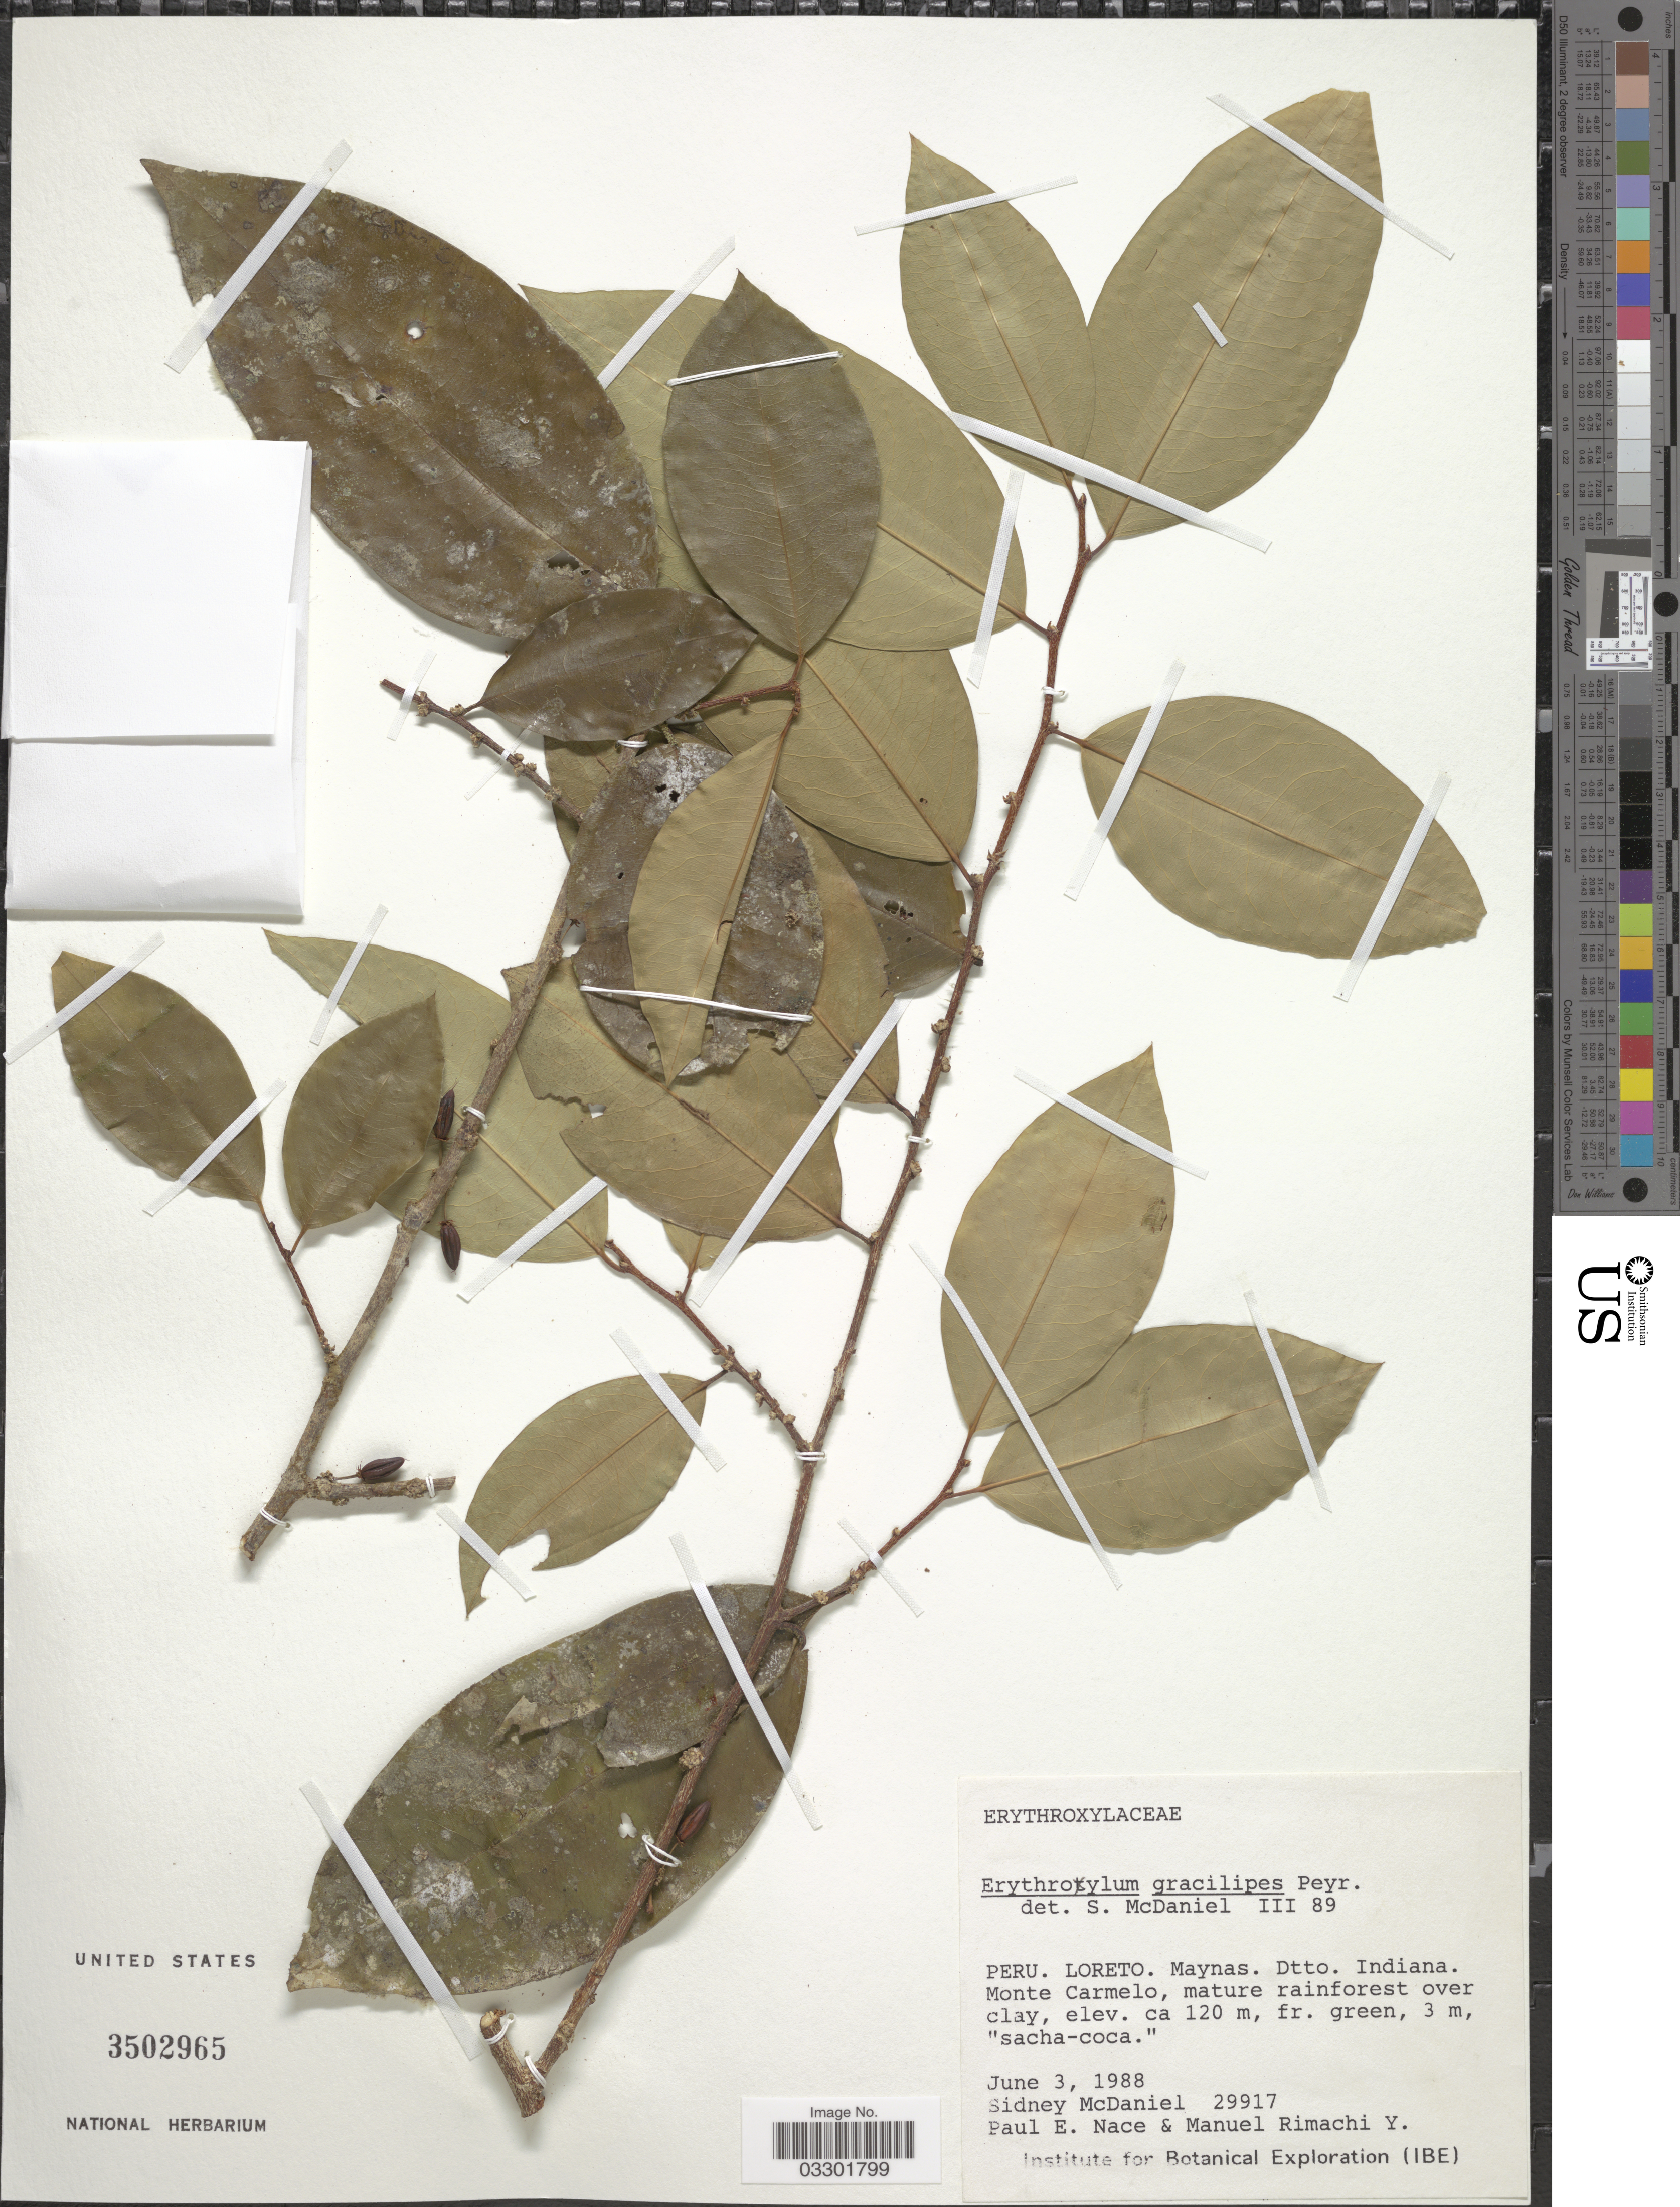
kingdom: Plantae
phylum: Tracheophyta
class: Magnoliopsida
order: Malpighiales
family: Erythroxylaceae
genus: Erythroxylum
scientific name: Erythroxylum gracilipes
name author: Peyr.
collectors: S. McDaniel, P. Nace & M. Rimachi Y.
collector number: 29917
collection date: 1988-06-03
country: Peru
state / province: Loreto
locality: Maynas. Dtto. Indiana. Monte Carmelo.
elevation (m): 120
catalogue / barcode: US 3502965